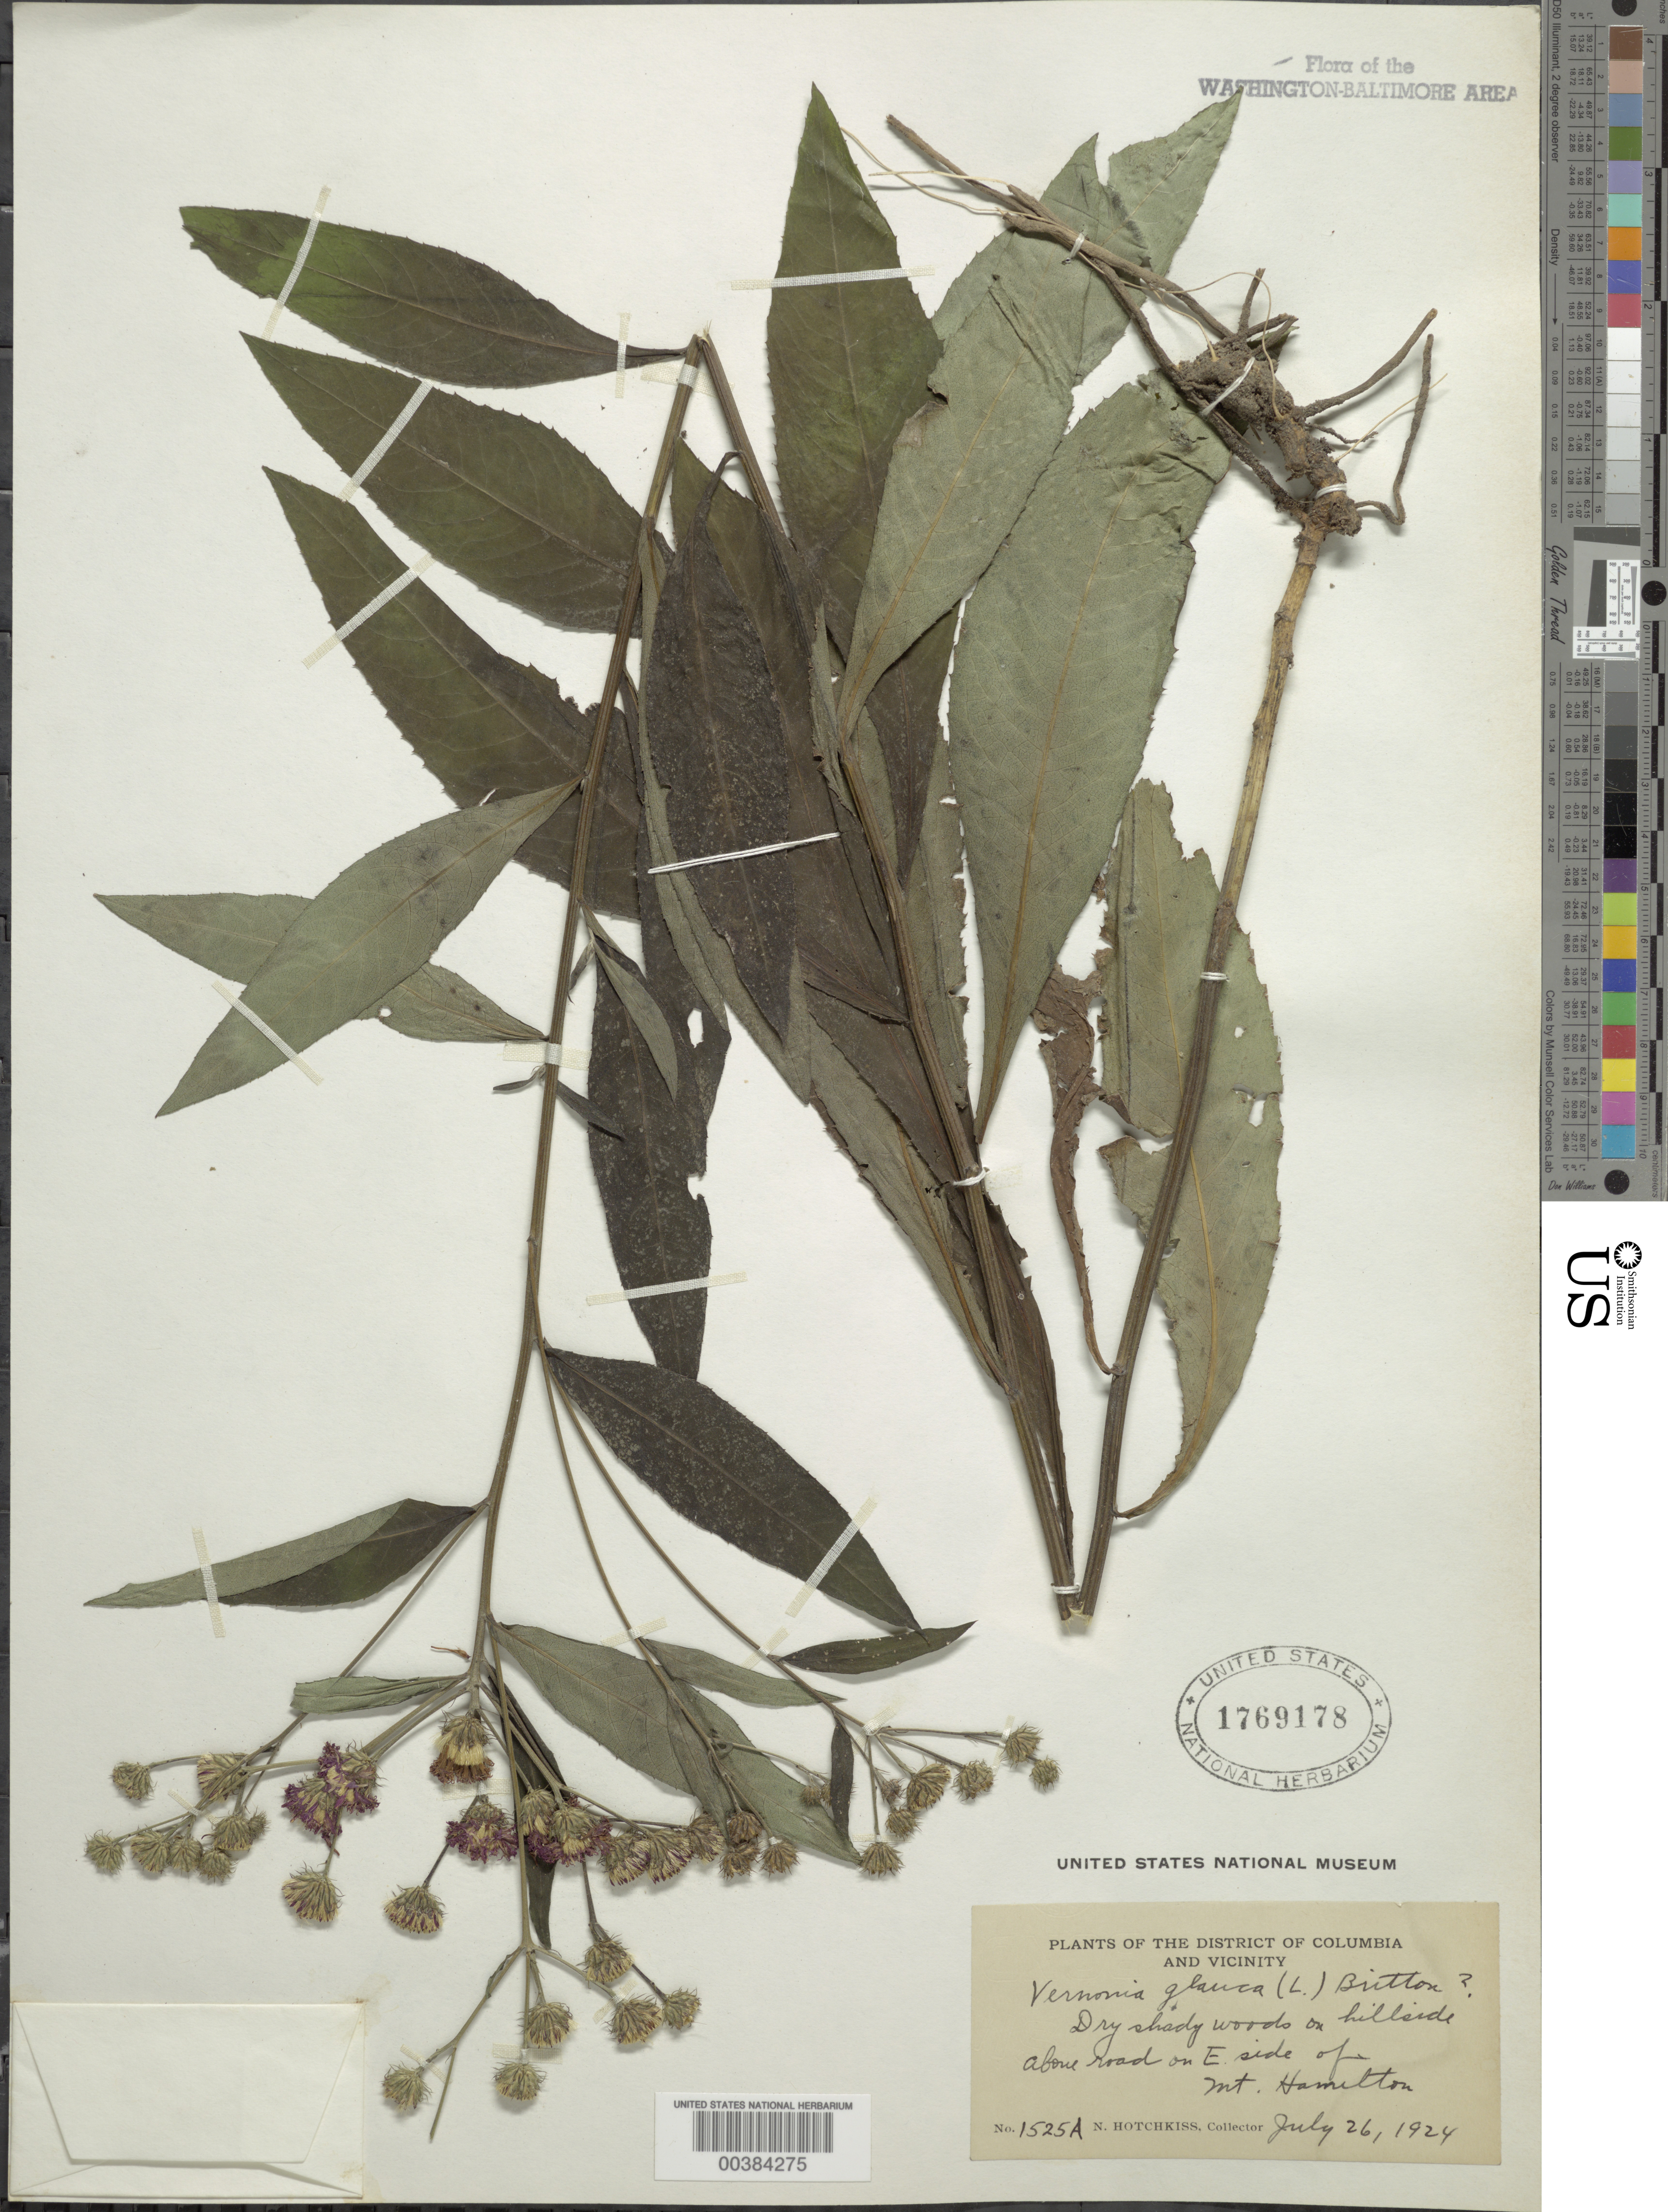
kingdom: Plantae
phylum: Tracheophyta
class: Magnoliopsida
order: Asterales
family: Asteraceae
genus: Vernonia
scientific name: Vernonia glauca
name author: (L.) Willd.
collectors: N. Hotchkiss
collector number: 1525 A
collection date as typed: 26 Jul 1924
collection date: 1924-07-26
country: United States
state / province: District of Columbia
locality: Mt Hamilton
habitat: Dry shady woods on hillside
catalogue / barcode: US 1769178